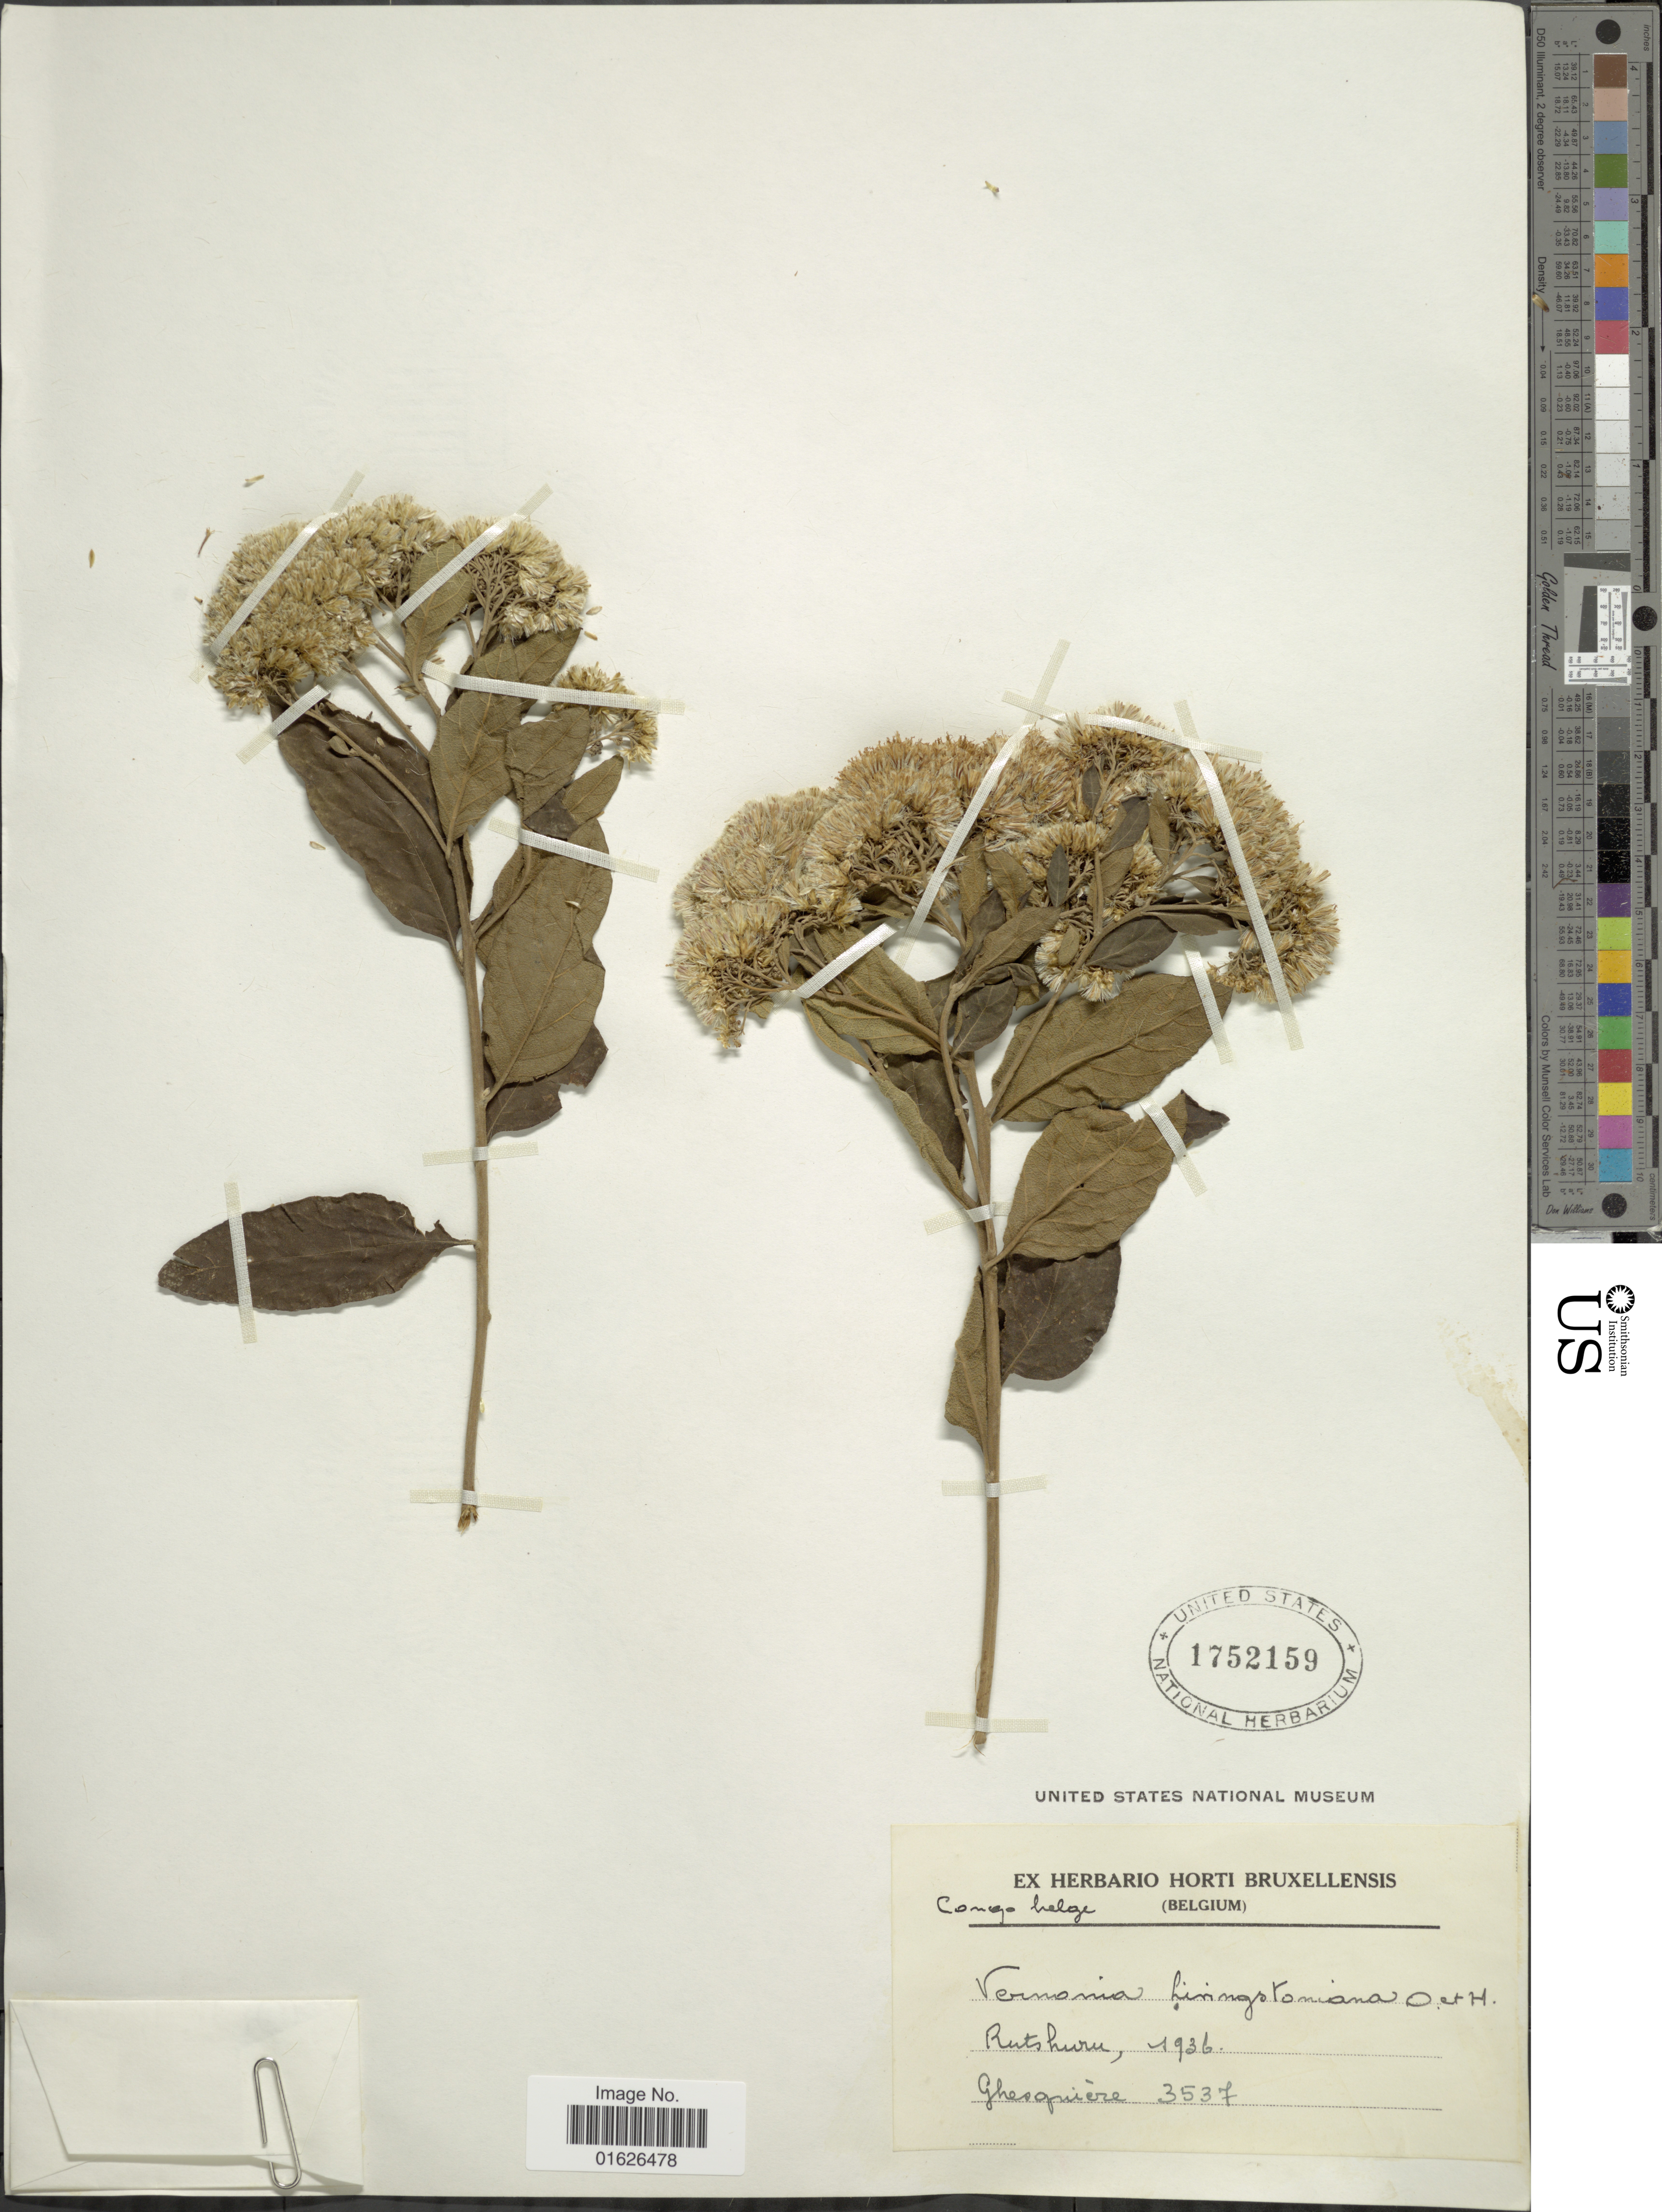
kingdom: Plantae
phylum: Tracheophyta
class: Magnoliopsida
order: Asterales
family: Asteraceae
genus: Gymnanthemum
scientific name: Gymnanthemum thomsonianum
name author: (Oliv. & Hiern in Oliv.) H. Rob.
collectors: Ghesquière.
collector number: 3537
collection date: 1936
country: Congo, Democratic Republic of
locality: Congo Belge, Rutshuru.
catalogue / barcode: US 1752159